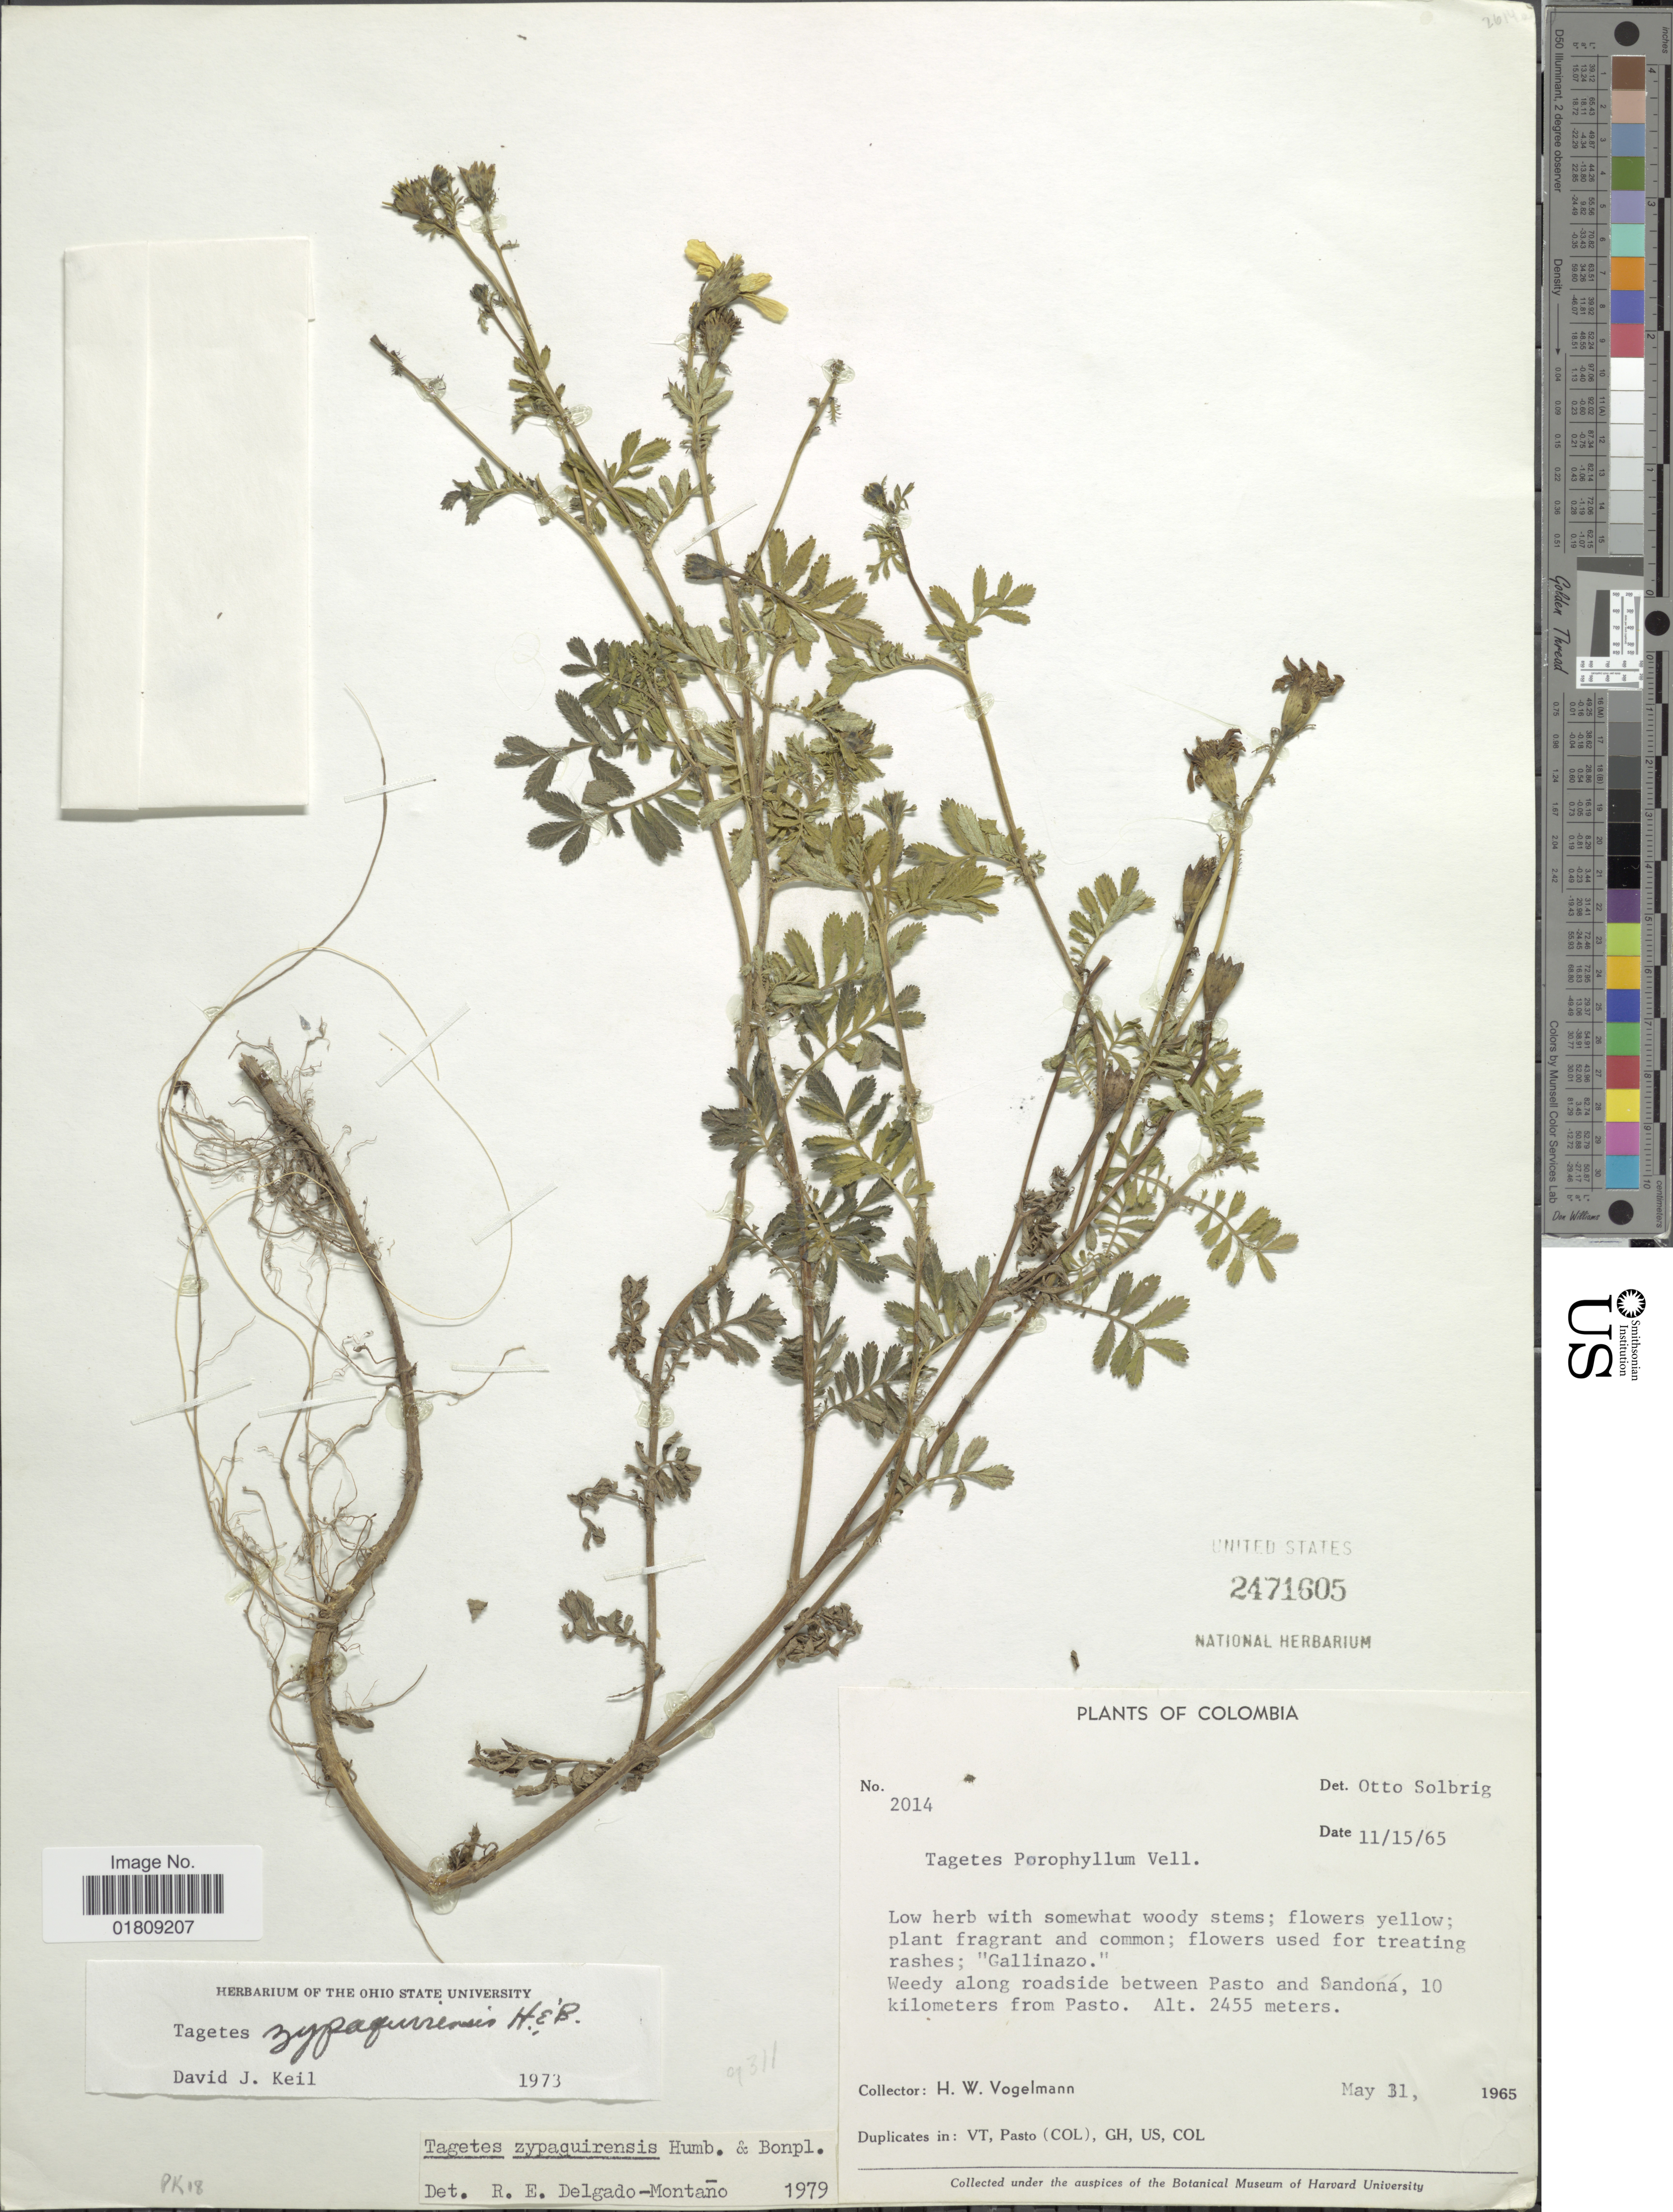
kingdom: Plantae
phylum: Tracheophyta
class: Magnoliopsida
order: Asterales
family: Asteraceae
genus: Tagetes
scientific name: Tagetes zypaquirensis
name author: Humb. & Bonpl.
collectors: H. Vogelmann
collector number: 2014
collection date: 1965-05-31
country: Colombia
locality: Between Pasto and Sandona, 10 kilometers from Pasto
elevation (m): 2455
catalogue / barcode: US 2471605